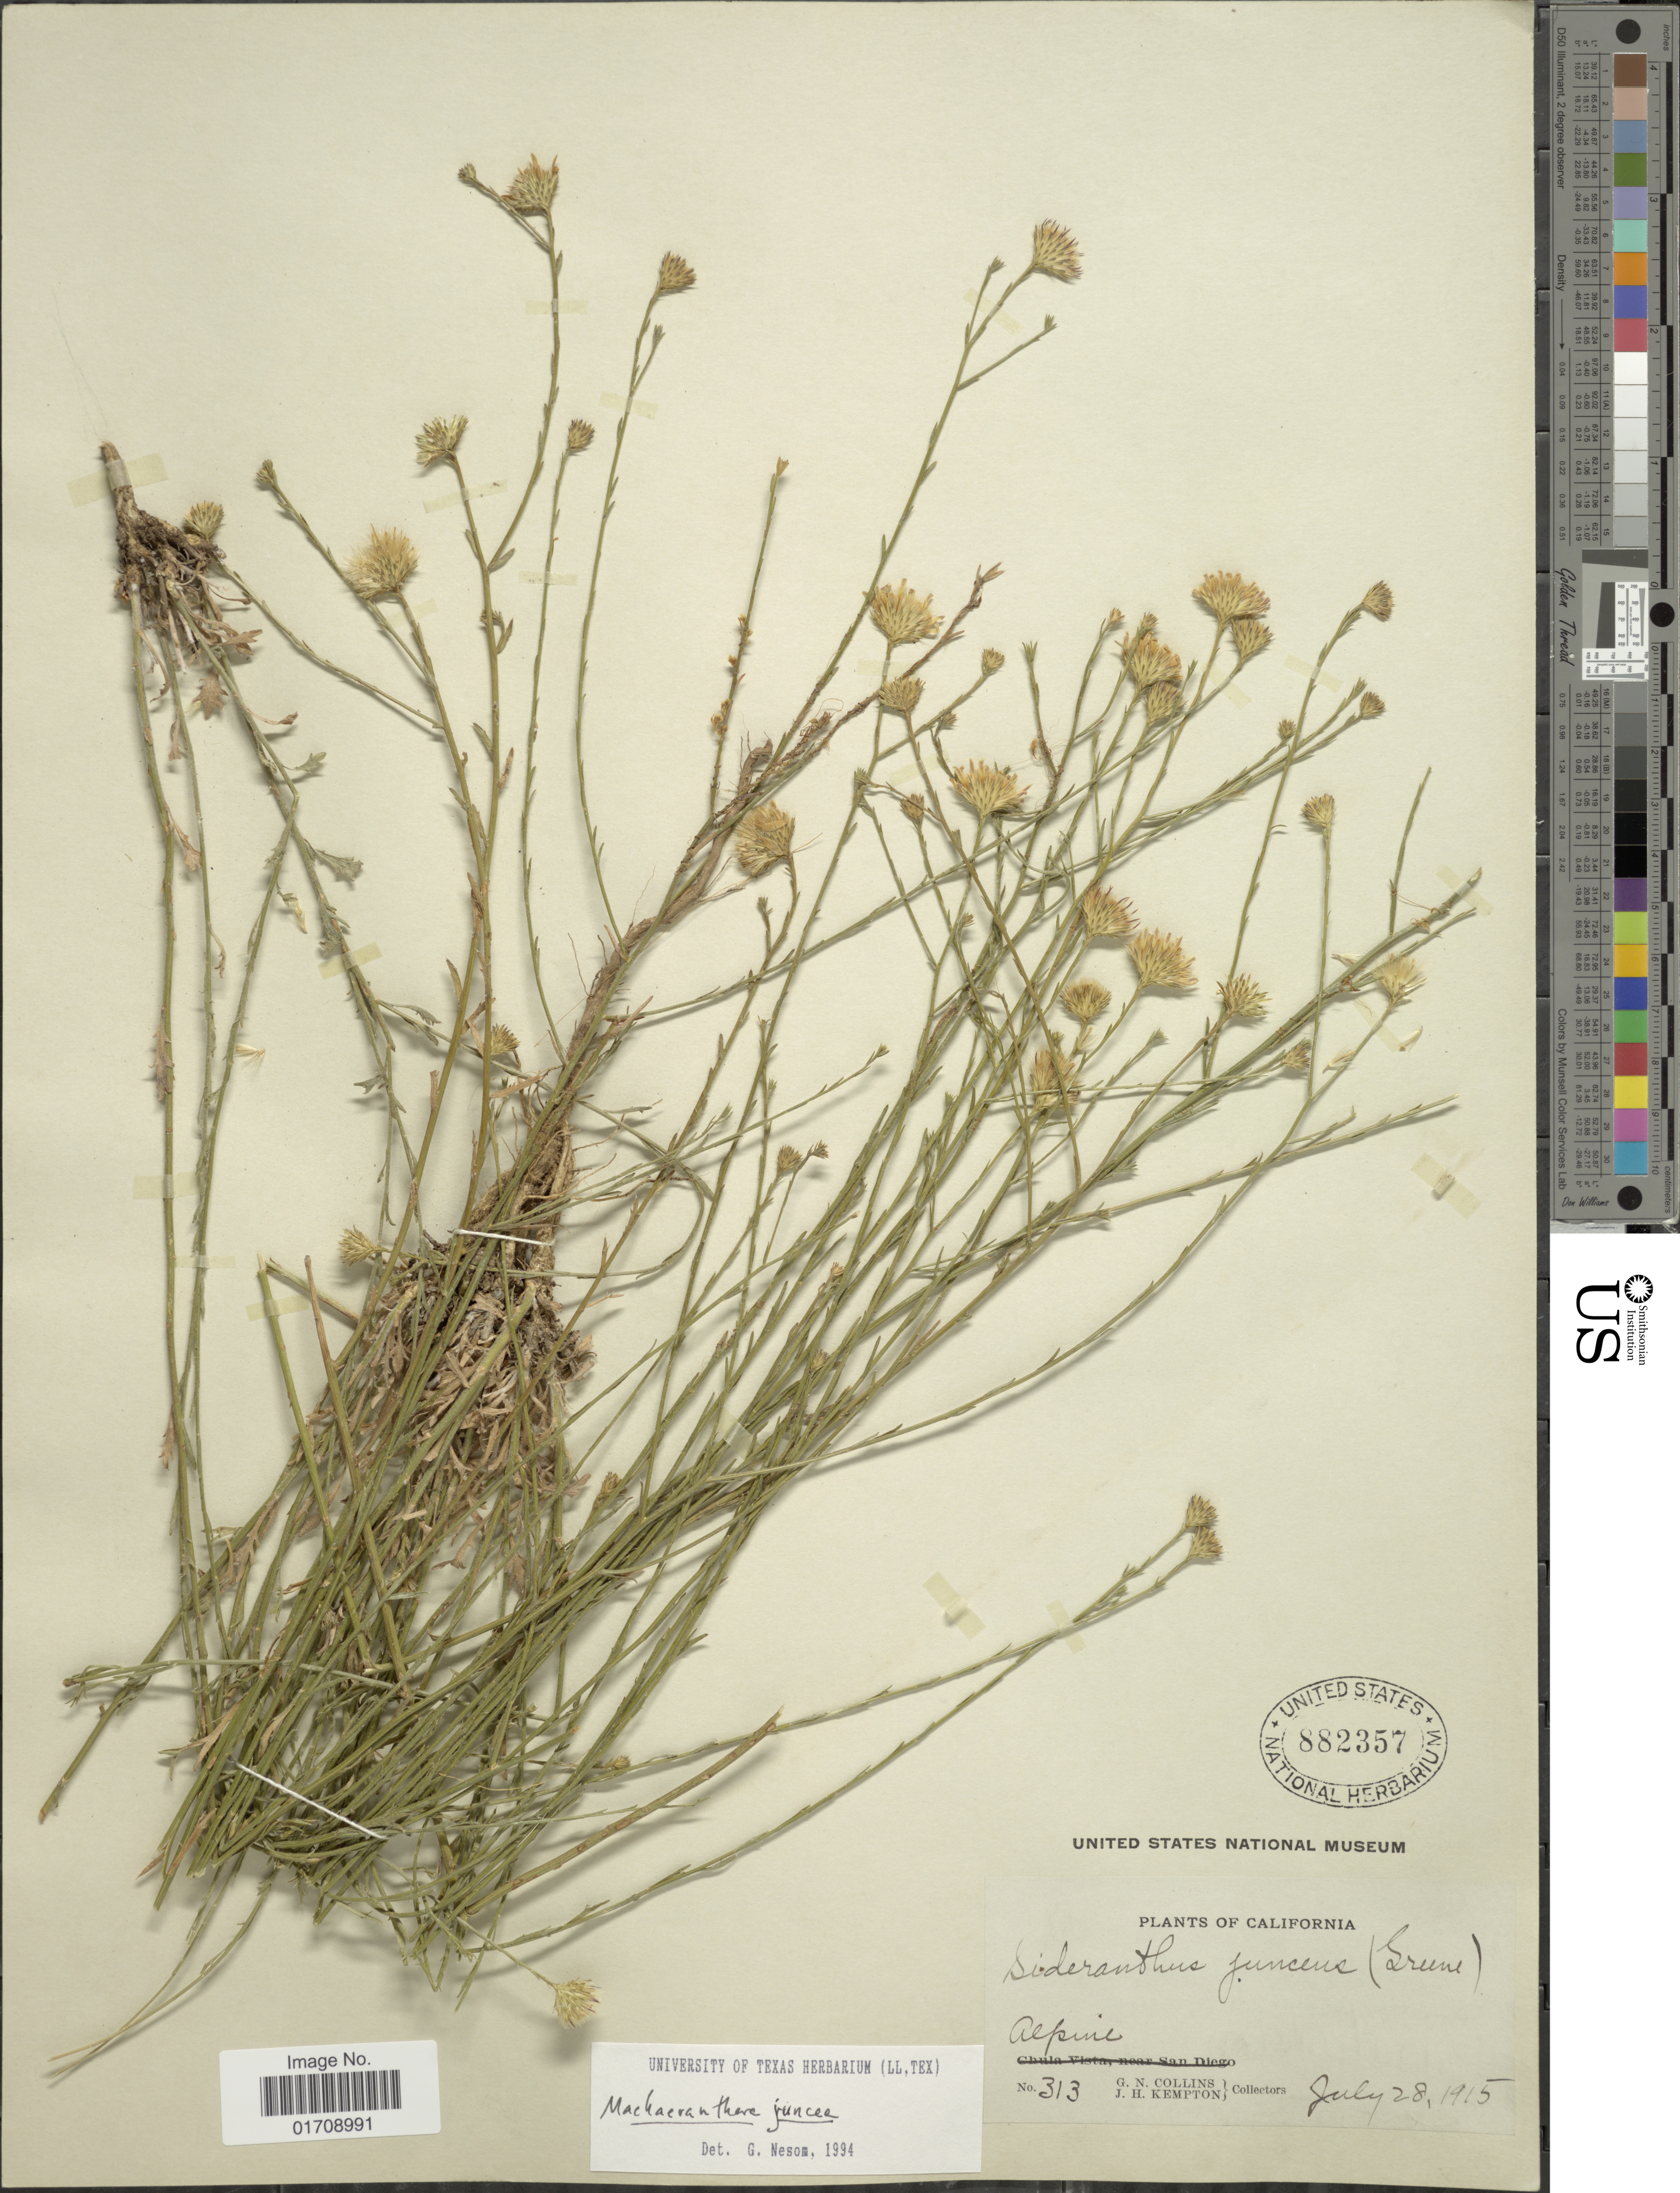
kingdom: Plantae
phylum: Tracheophyta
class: Magnoliopsida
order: Asterales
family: Asteraceae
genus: Machaeranthera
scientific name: Machaeranthera juncea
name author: (Greene) Shinners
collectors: G. Collins & J. H. Kempton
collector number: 313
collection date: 1915-07-28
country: United States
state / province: California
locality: Alpine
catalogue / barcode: US 882357